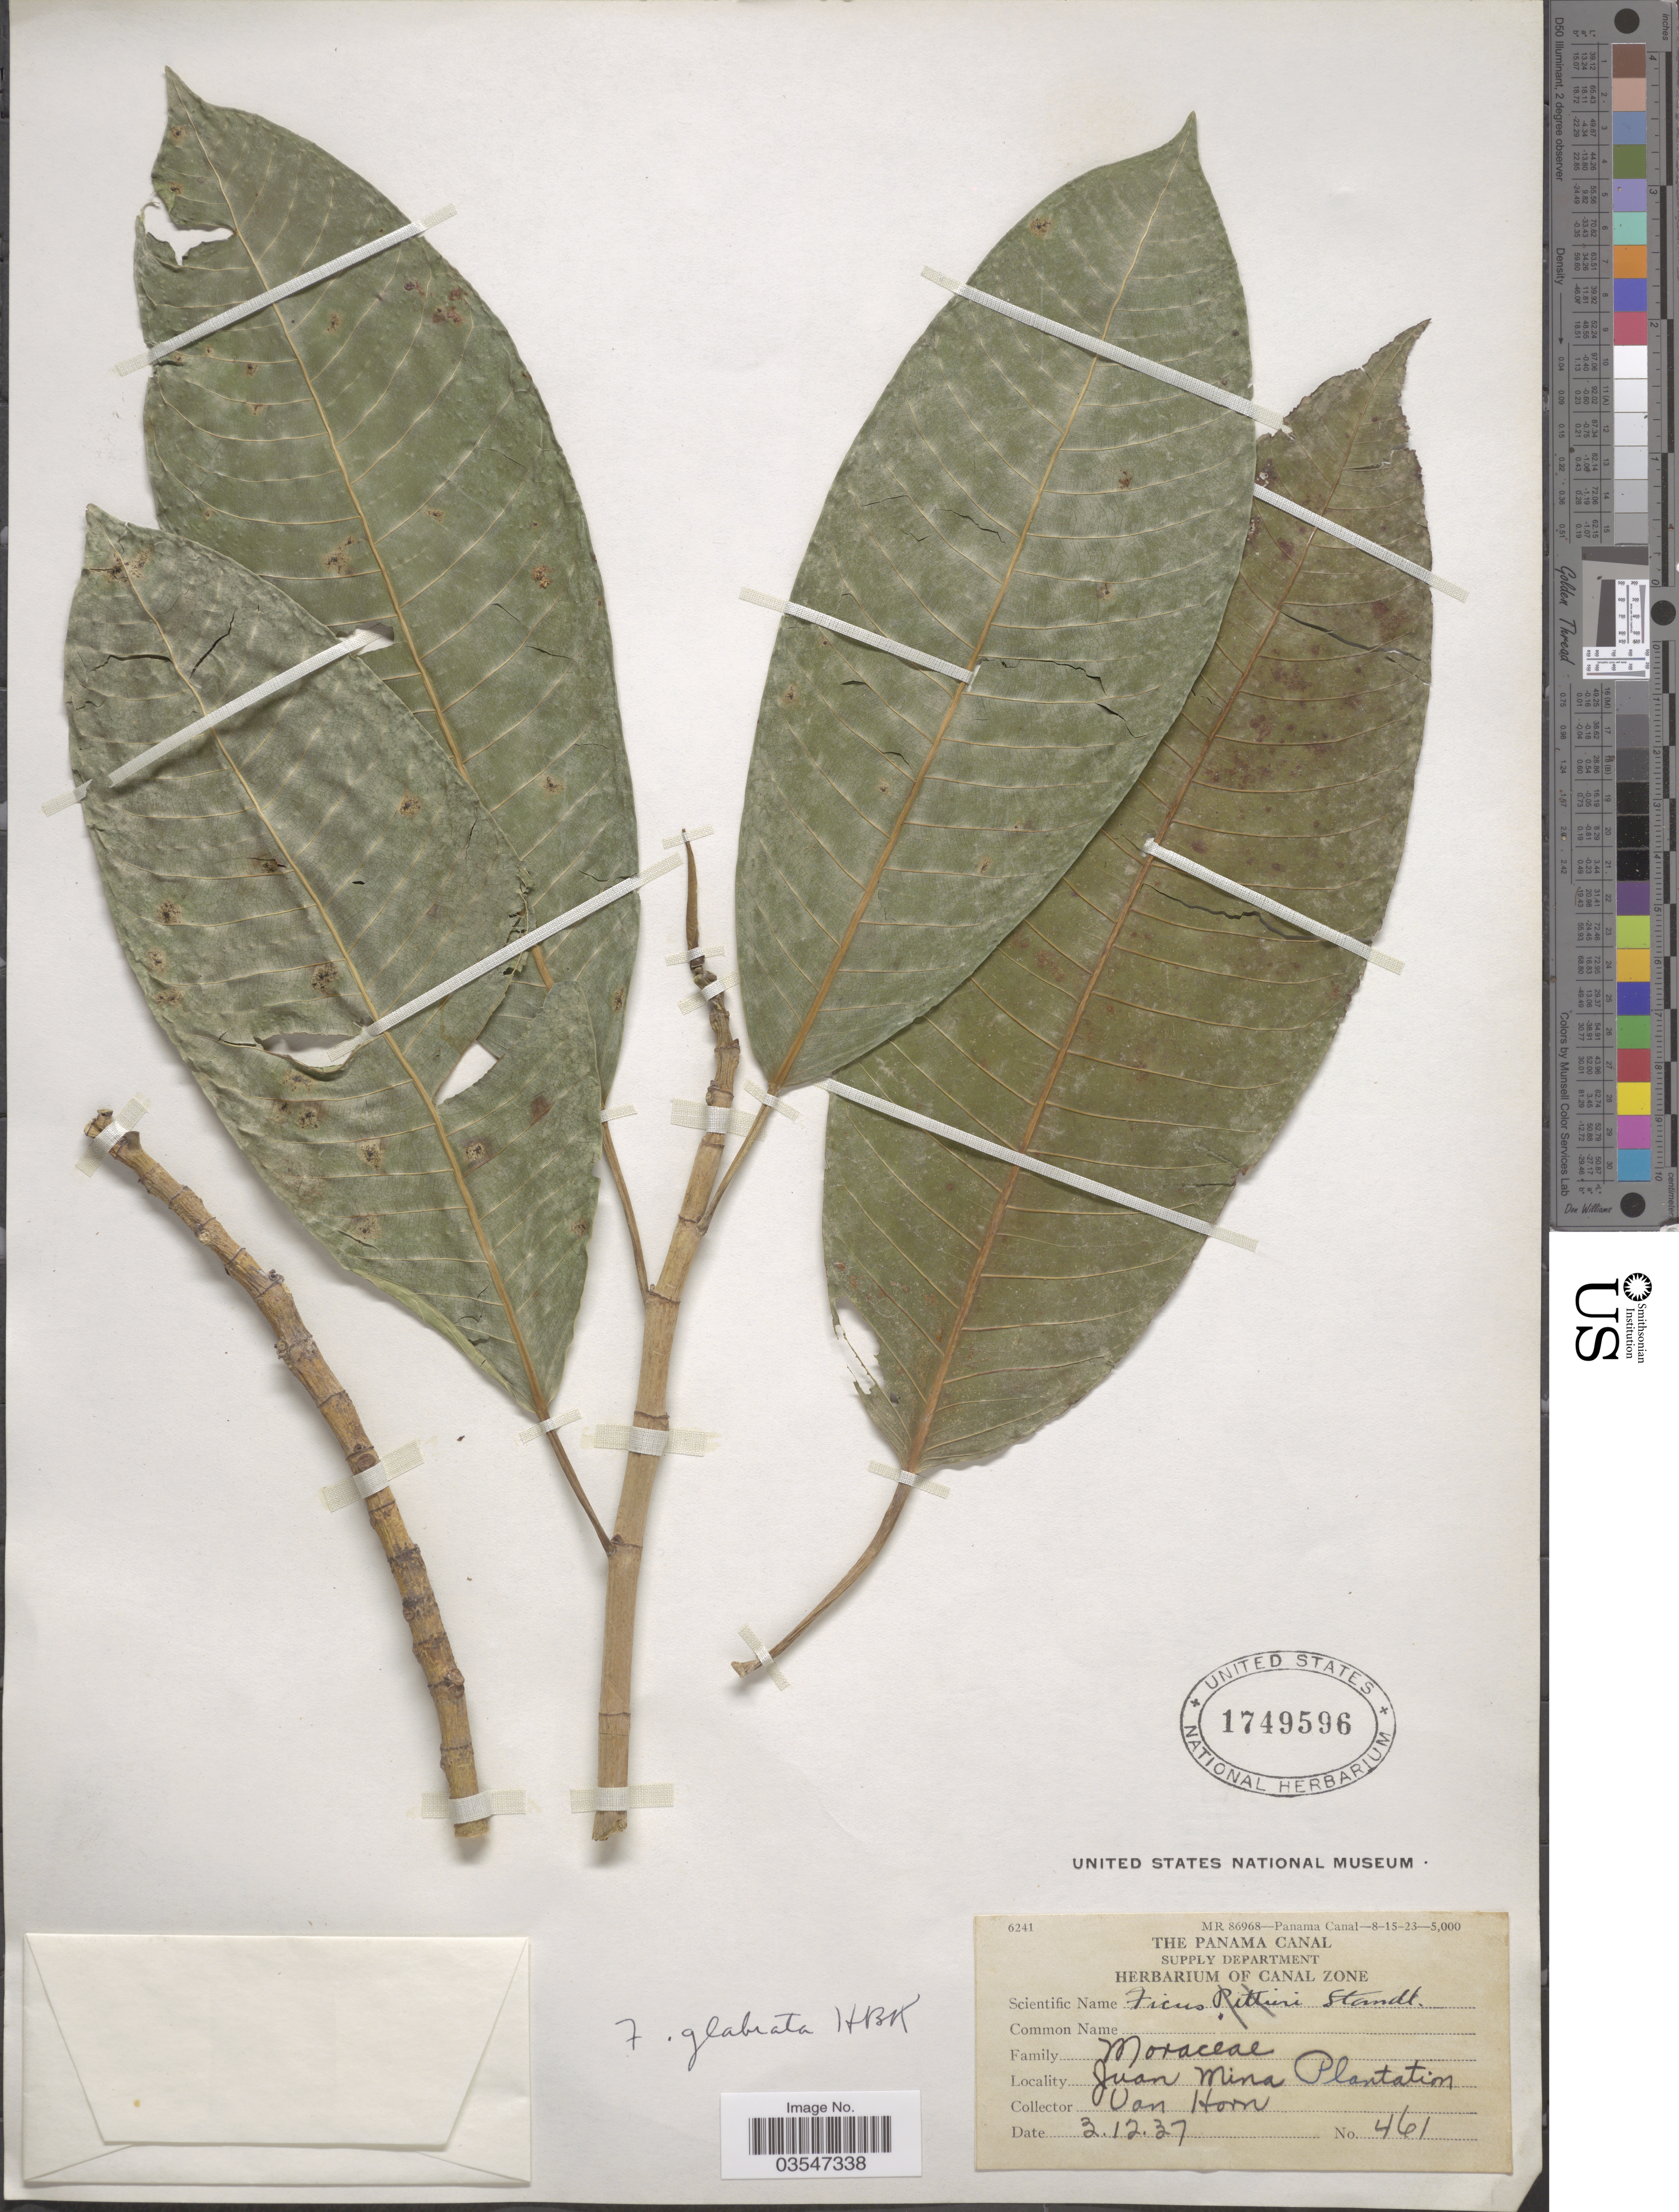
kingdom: Plantae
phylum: Tracheophyta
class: Magnoliopsida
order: Rosales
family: Moraceae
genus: Ficus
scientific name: Ficus insipida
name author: Willd.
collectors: Van Horn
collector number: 461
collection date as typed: Transcribed d/m/y: 3/12/37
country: Panama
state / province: Colón / Panamá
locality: The Panam Canal. Juan Mina Plantation.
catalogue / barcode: US 1749596